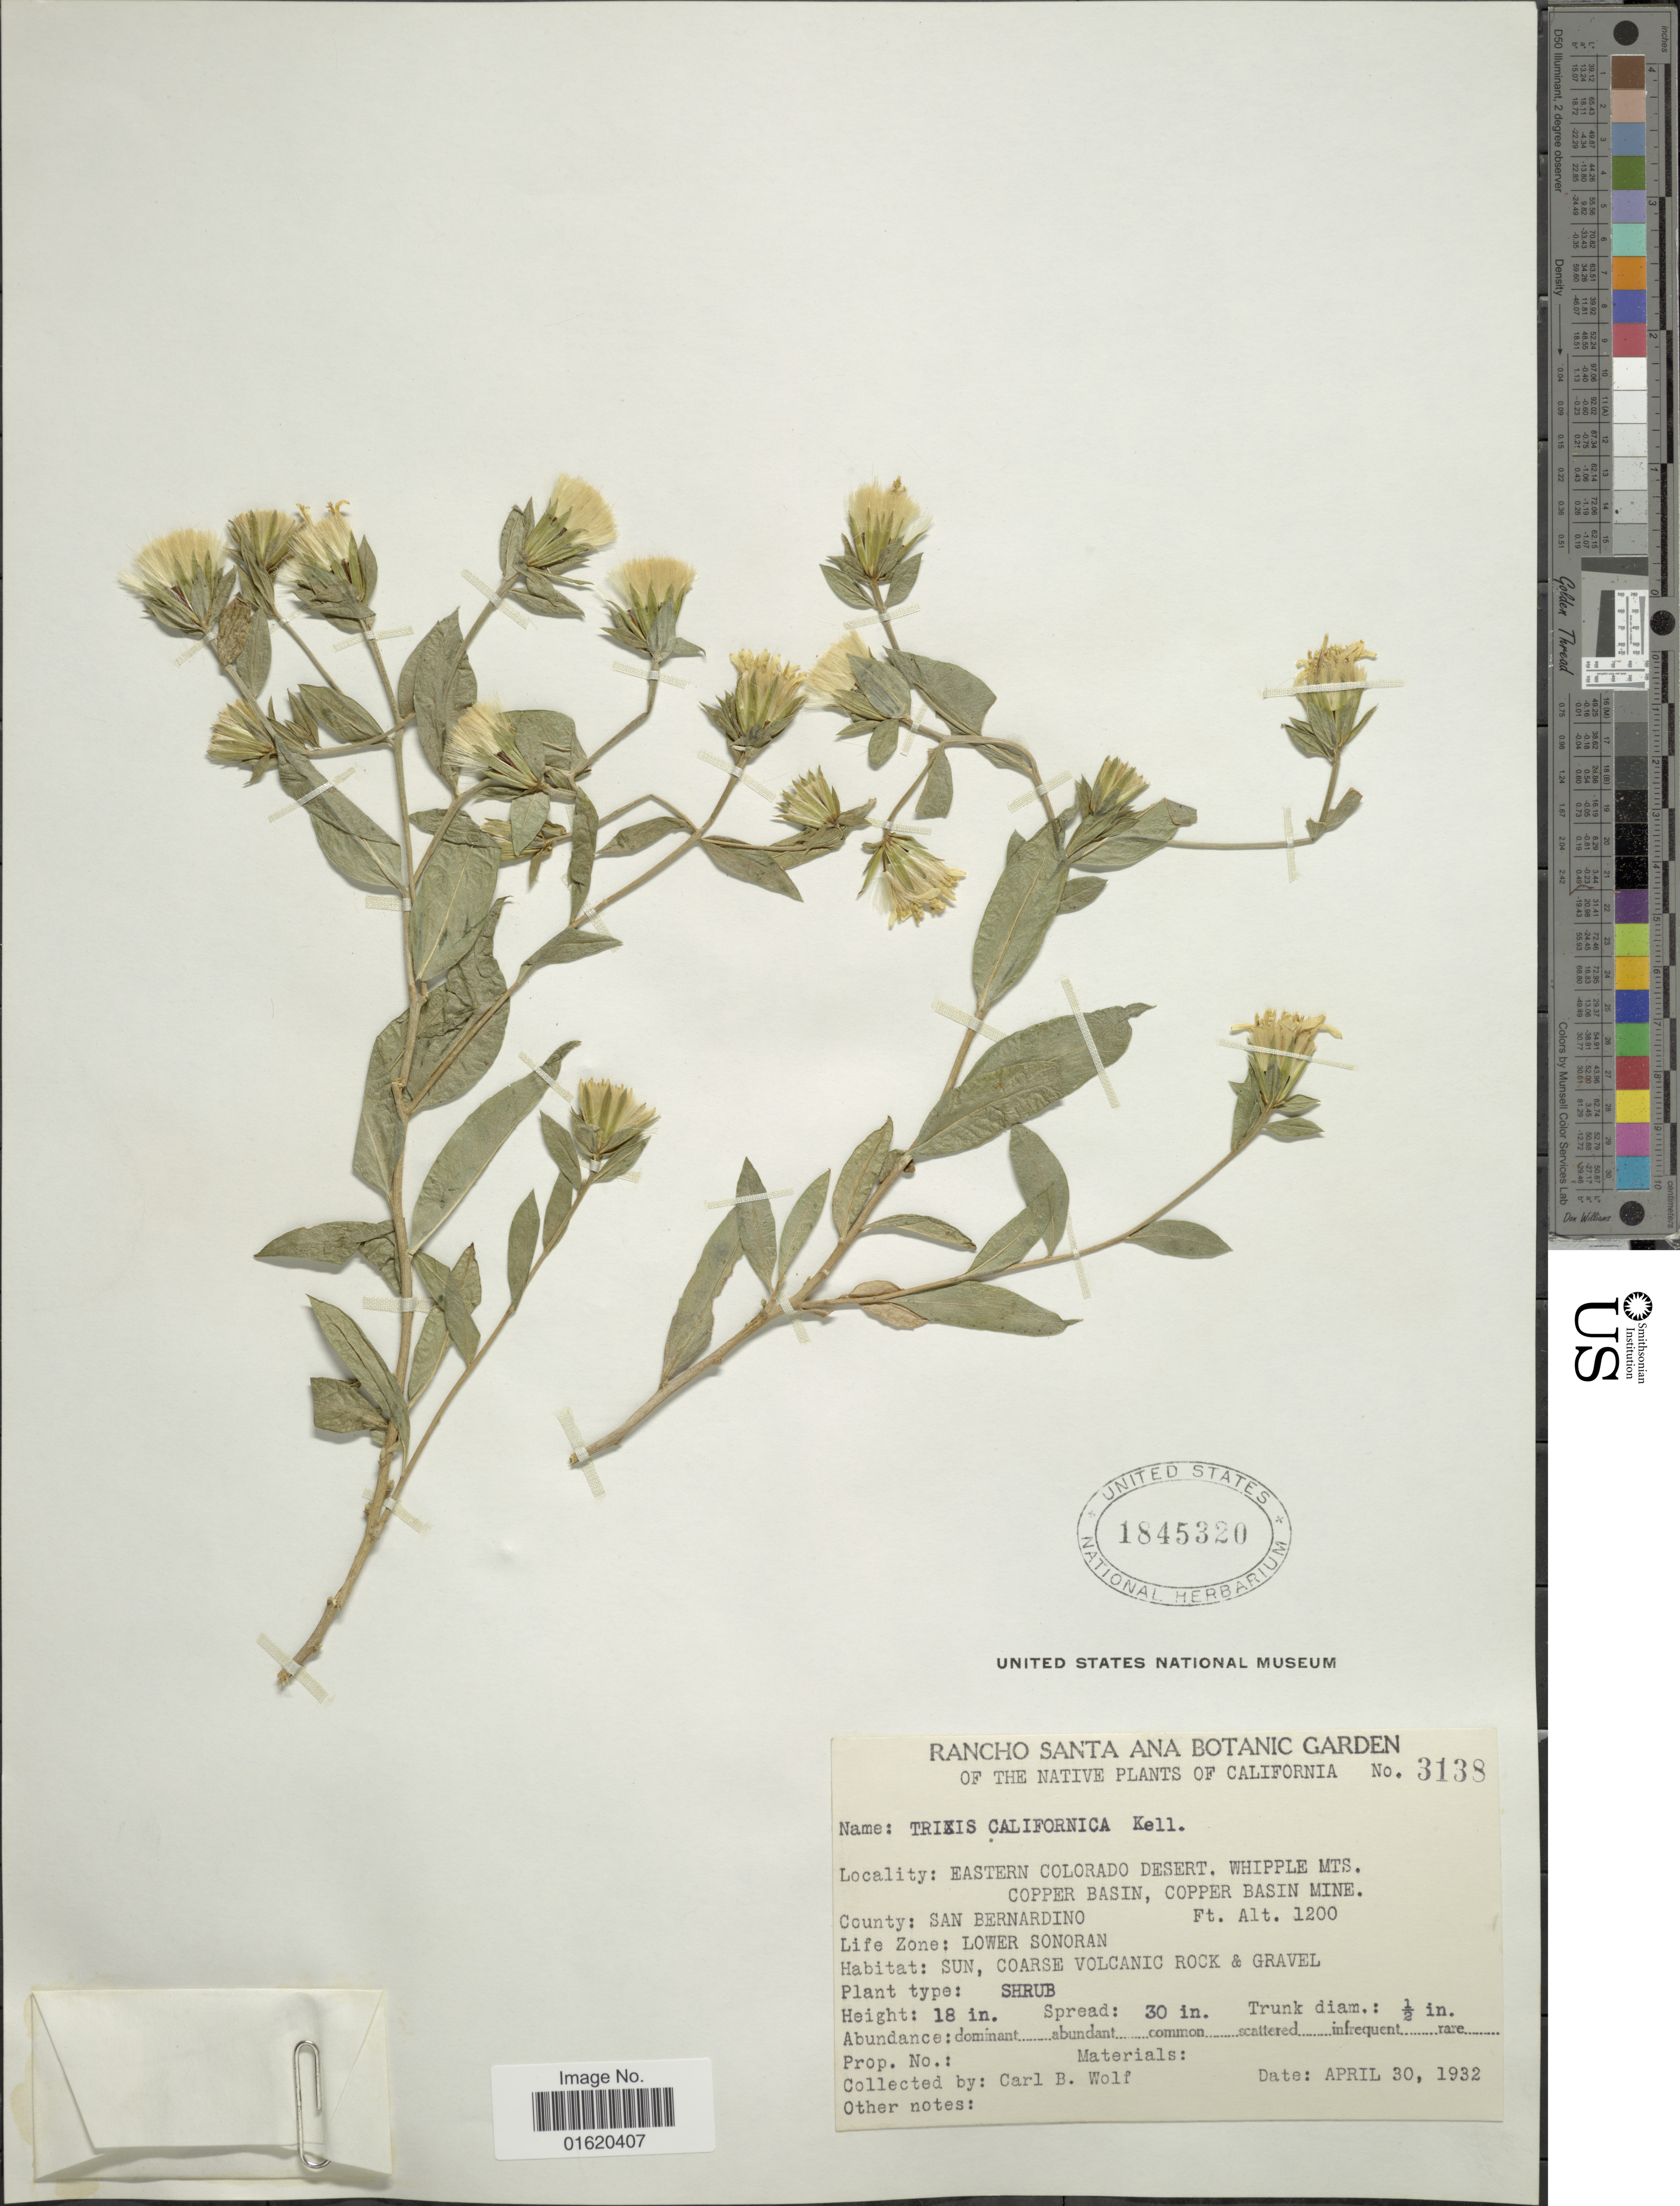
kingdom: Plantae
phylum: Tracheophyta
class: Magnoliopsida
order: Asterales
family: Asteraceae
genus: Trixis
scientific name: Trixis californica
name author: Kellogg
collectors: C. B. Wolf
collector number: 3138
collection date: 1932-04-30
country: United States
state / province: California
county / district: San Bernardino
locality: Santa Ana Botanic Garden, Eastern Colorado Dert, Whipple Mts., Copper Basin, Copper Basin Mine, San Bernardino County, lower Sonoran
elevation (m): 366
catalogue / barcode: US 1845320